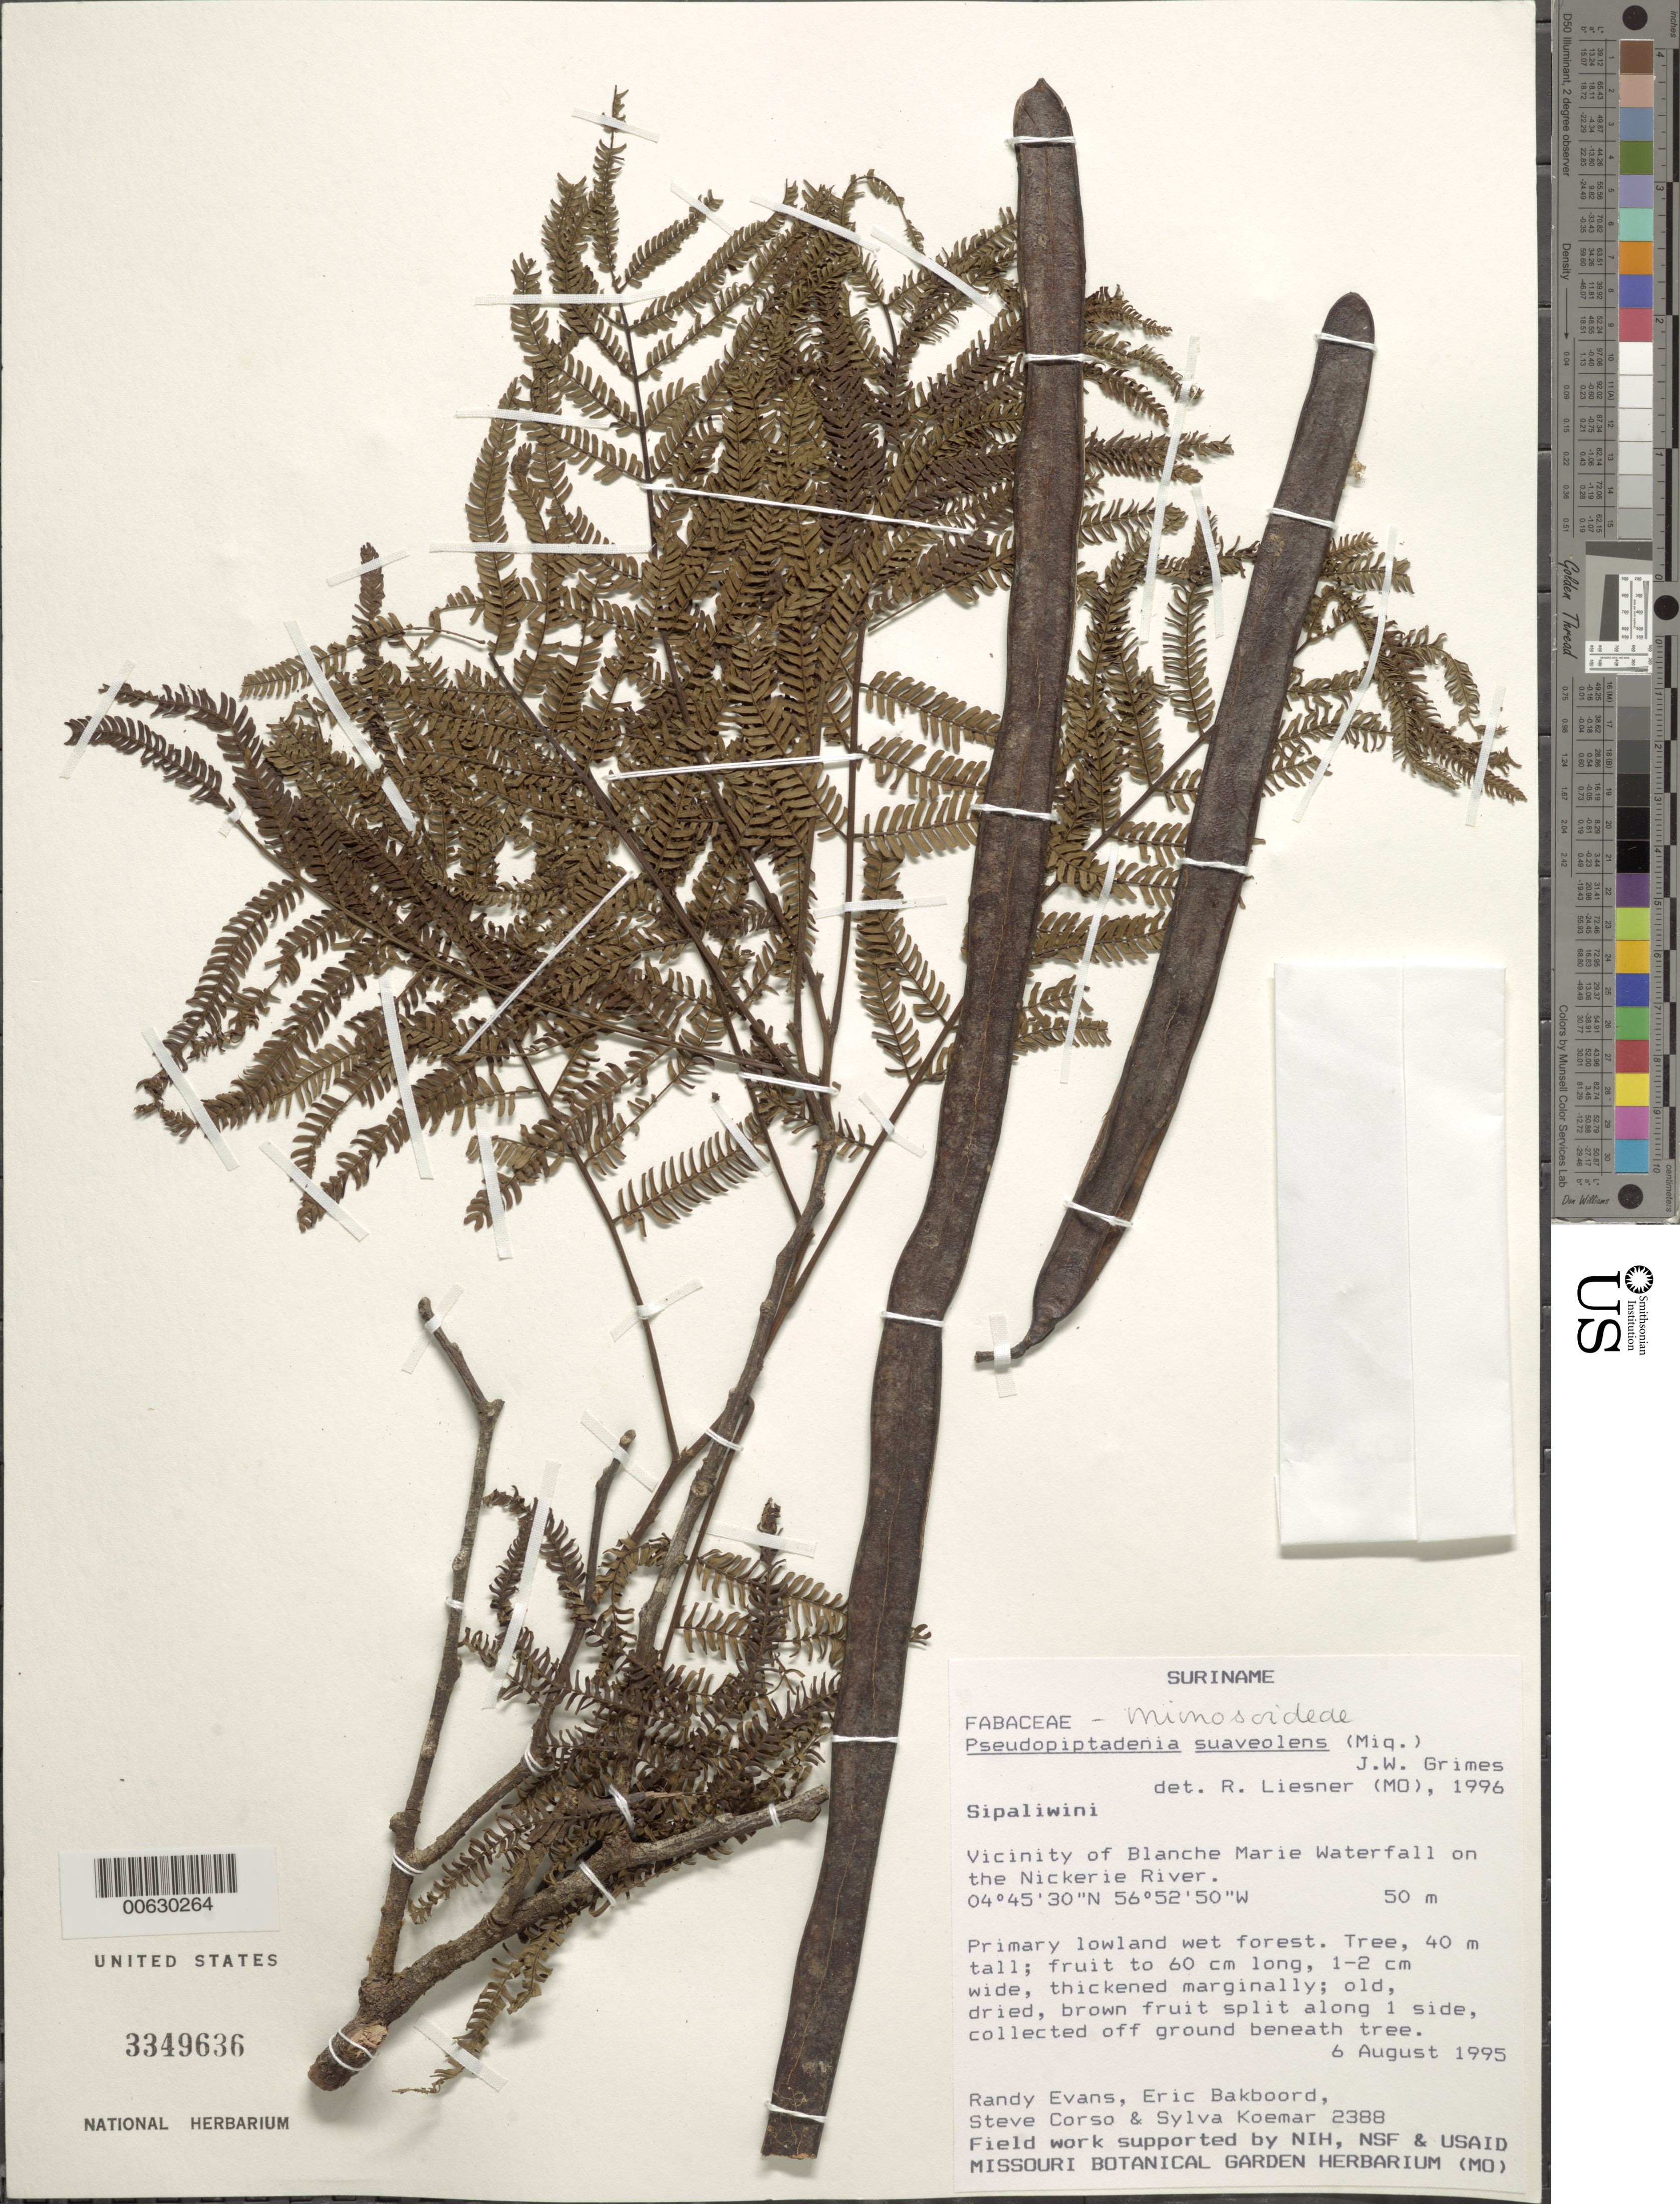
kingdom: Plantae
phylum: Tracheophyta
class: Magnoliopsida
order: Fabales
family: Fabaceae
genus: Marlimorimia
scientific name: Marlimorimia psilostachya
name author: (DC.) L.P. Queiroz & Marc.F. Simon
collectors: R. Evans, E. Bakboord, S. Corso & S. Koemar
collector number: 2388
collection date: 1995-08-06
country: Suriname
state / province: Sipaliwini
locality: Sipaliwini, Vicinity of Blanche Marie Waterfall on the Nickerie River.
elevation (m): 50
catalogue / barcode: US 3349636